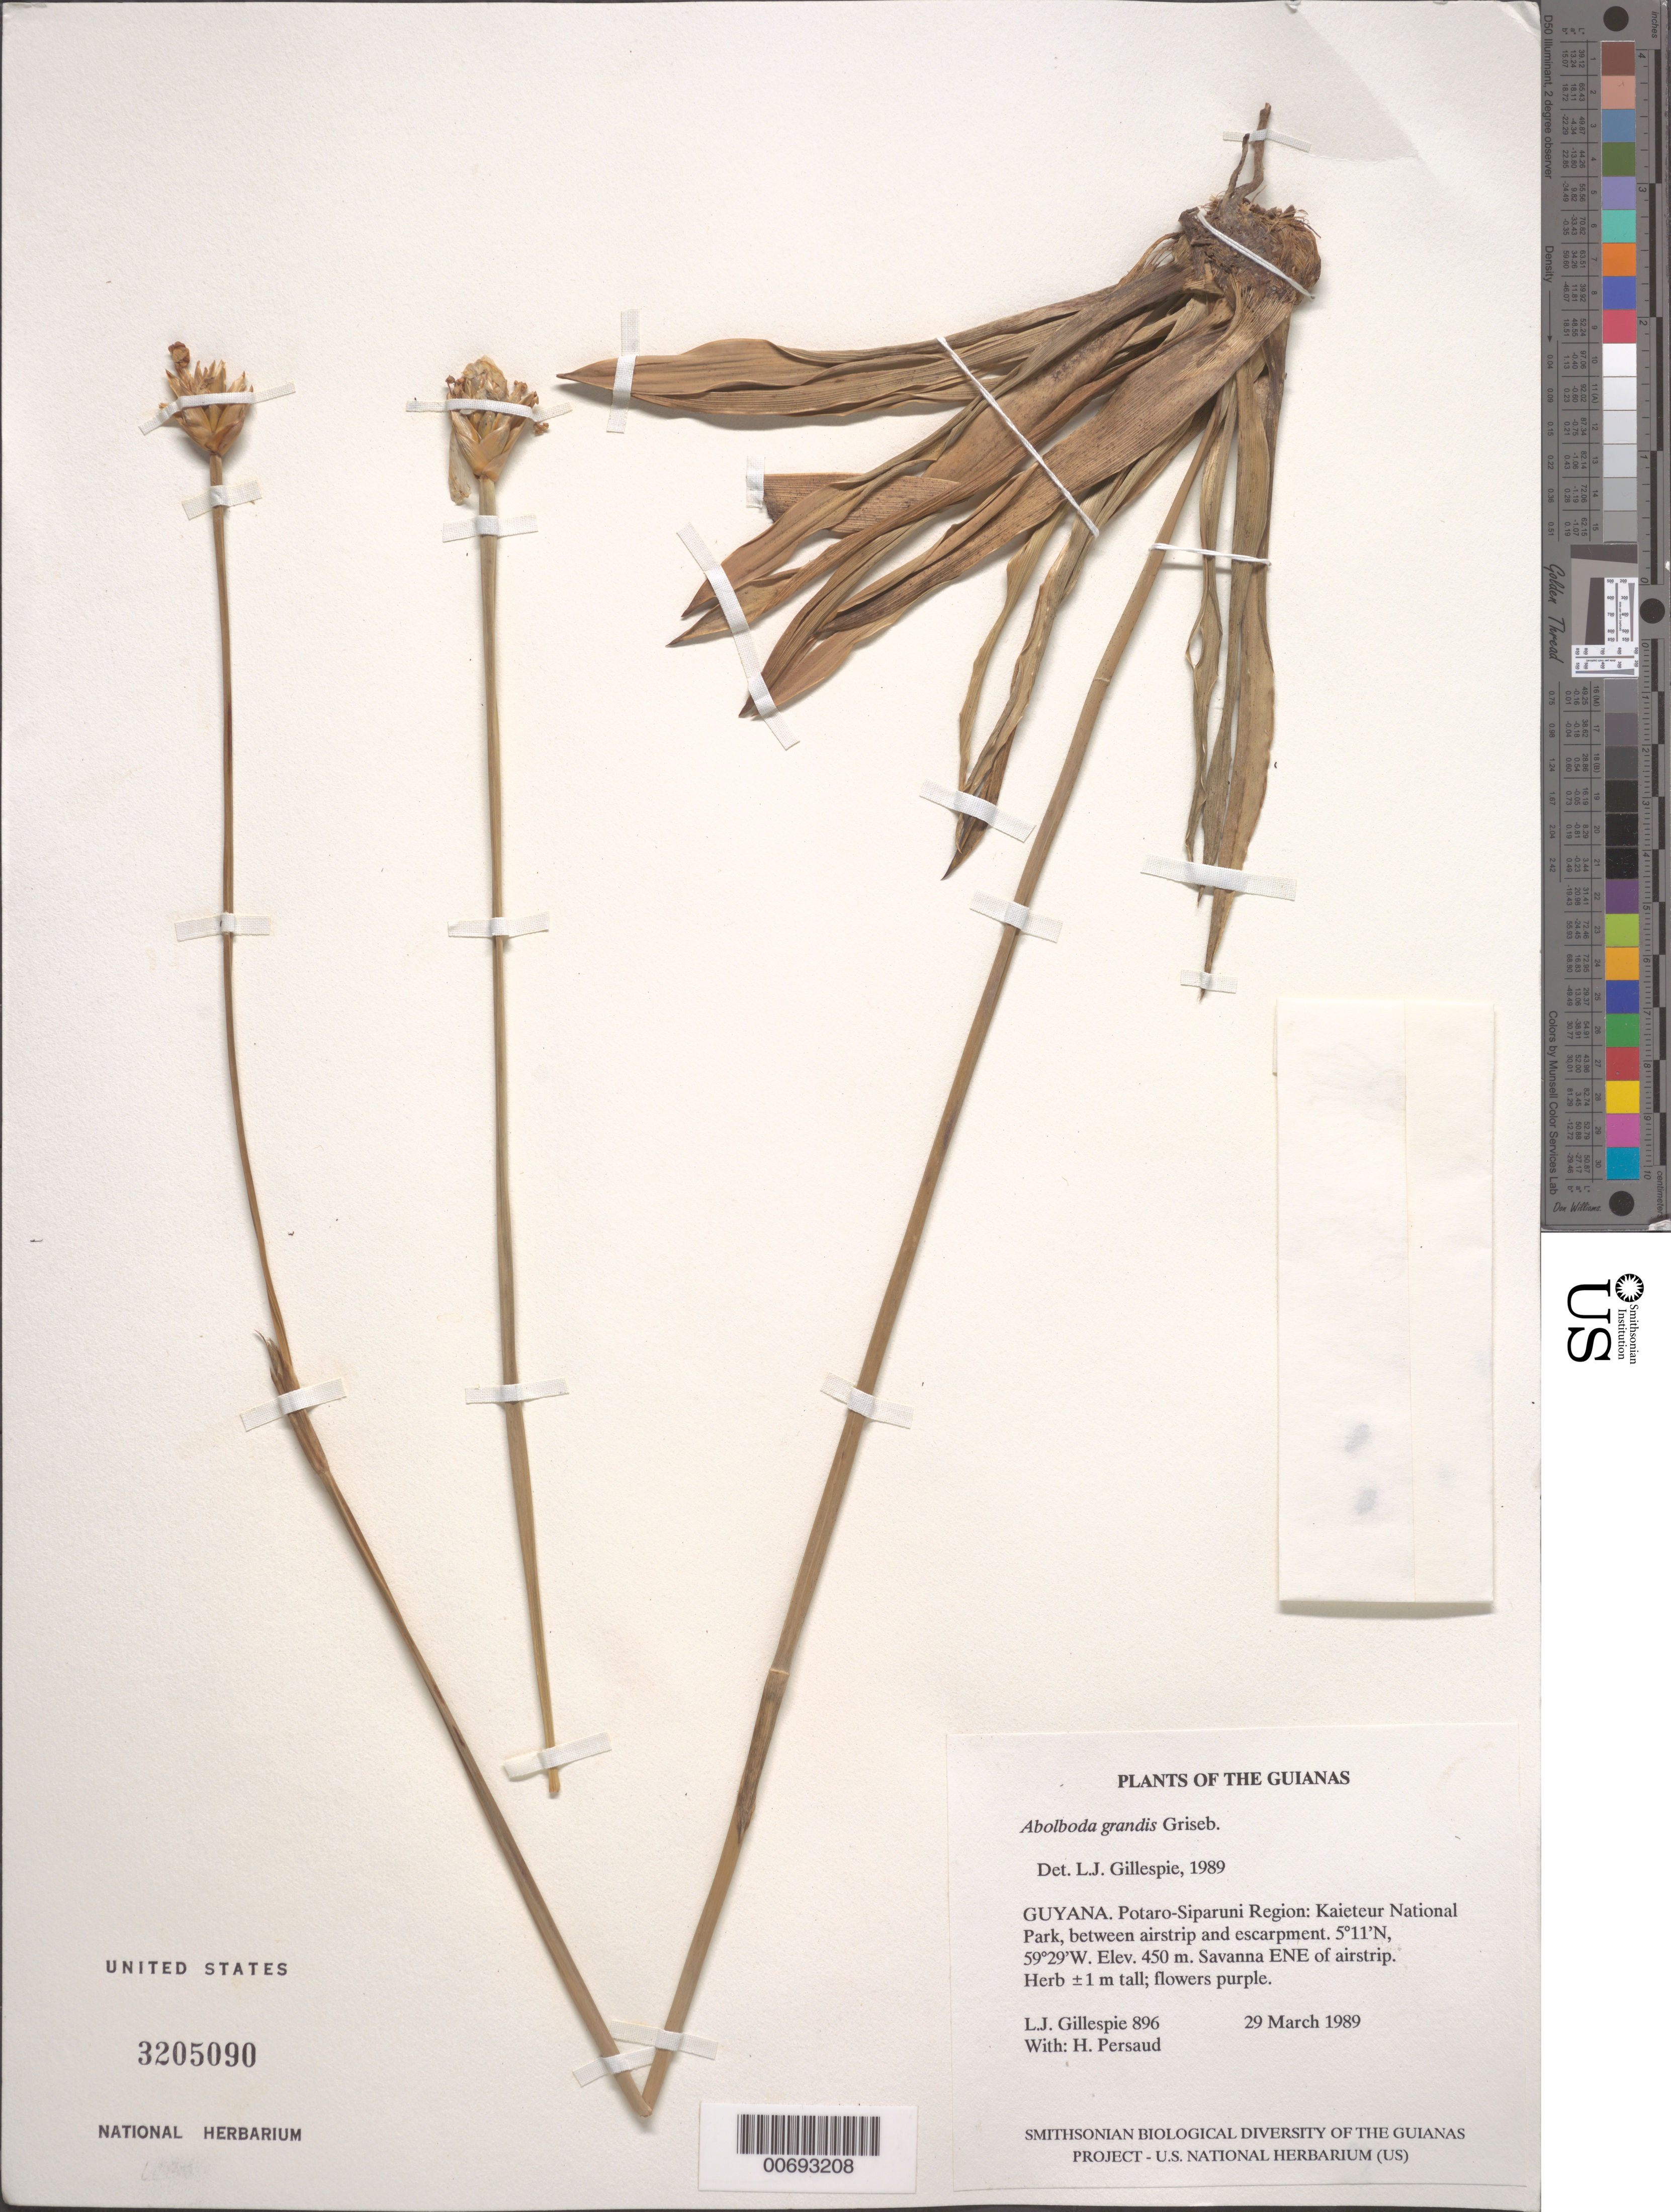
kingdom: Plantae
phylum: Tracheophyta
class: Liliopsida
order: Poales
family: Xyridaceae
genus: Abolboda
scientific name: Abolboda grandis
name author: Griseb.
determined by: Gillespie, L. J.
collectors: L. J. Gillespie & H. Persaud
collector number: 896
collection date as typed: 29 March 1989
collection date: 1989-03-29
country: Guyana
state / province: Potaro-Siparuni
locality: Kaieteur National Park, between airstrip and escarpment. ENE of airstrip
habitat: Savanna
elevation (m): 450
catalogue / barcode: US 3205090